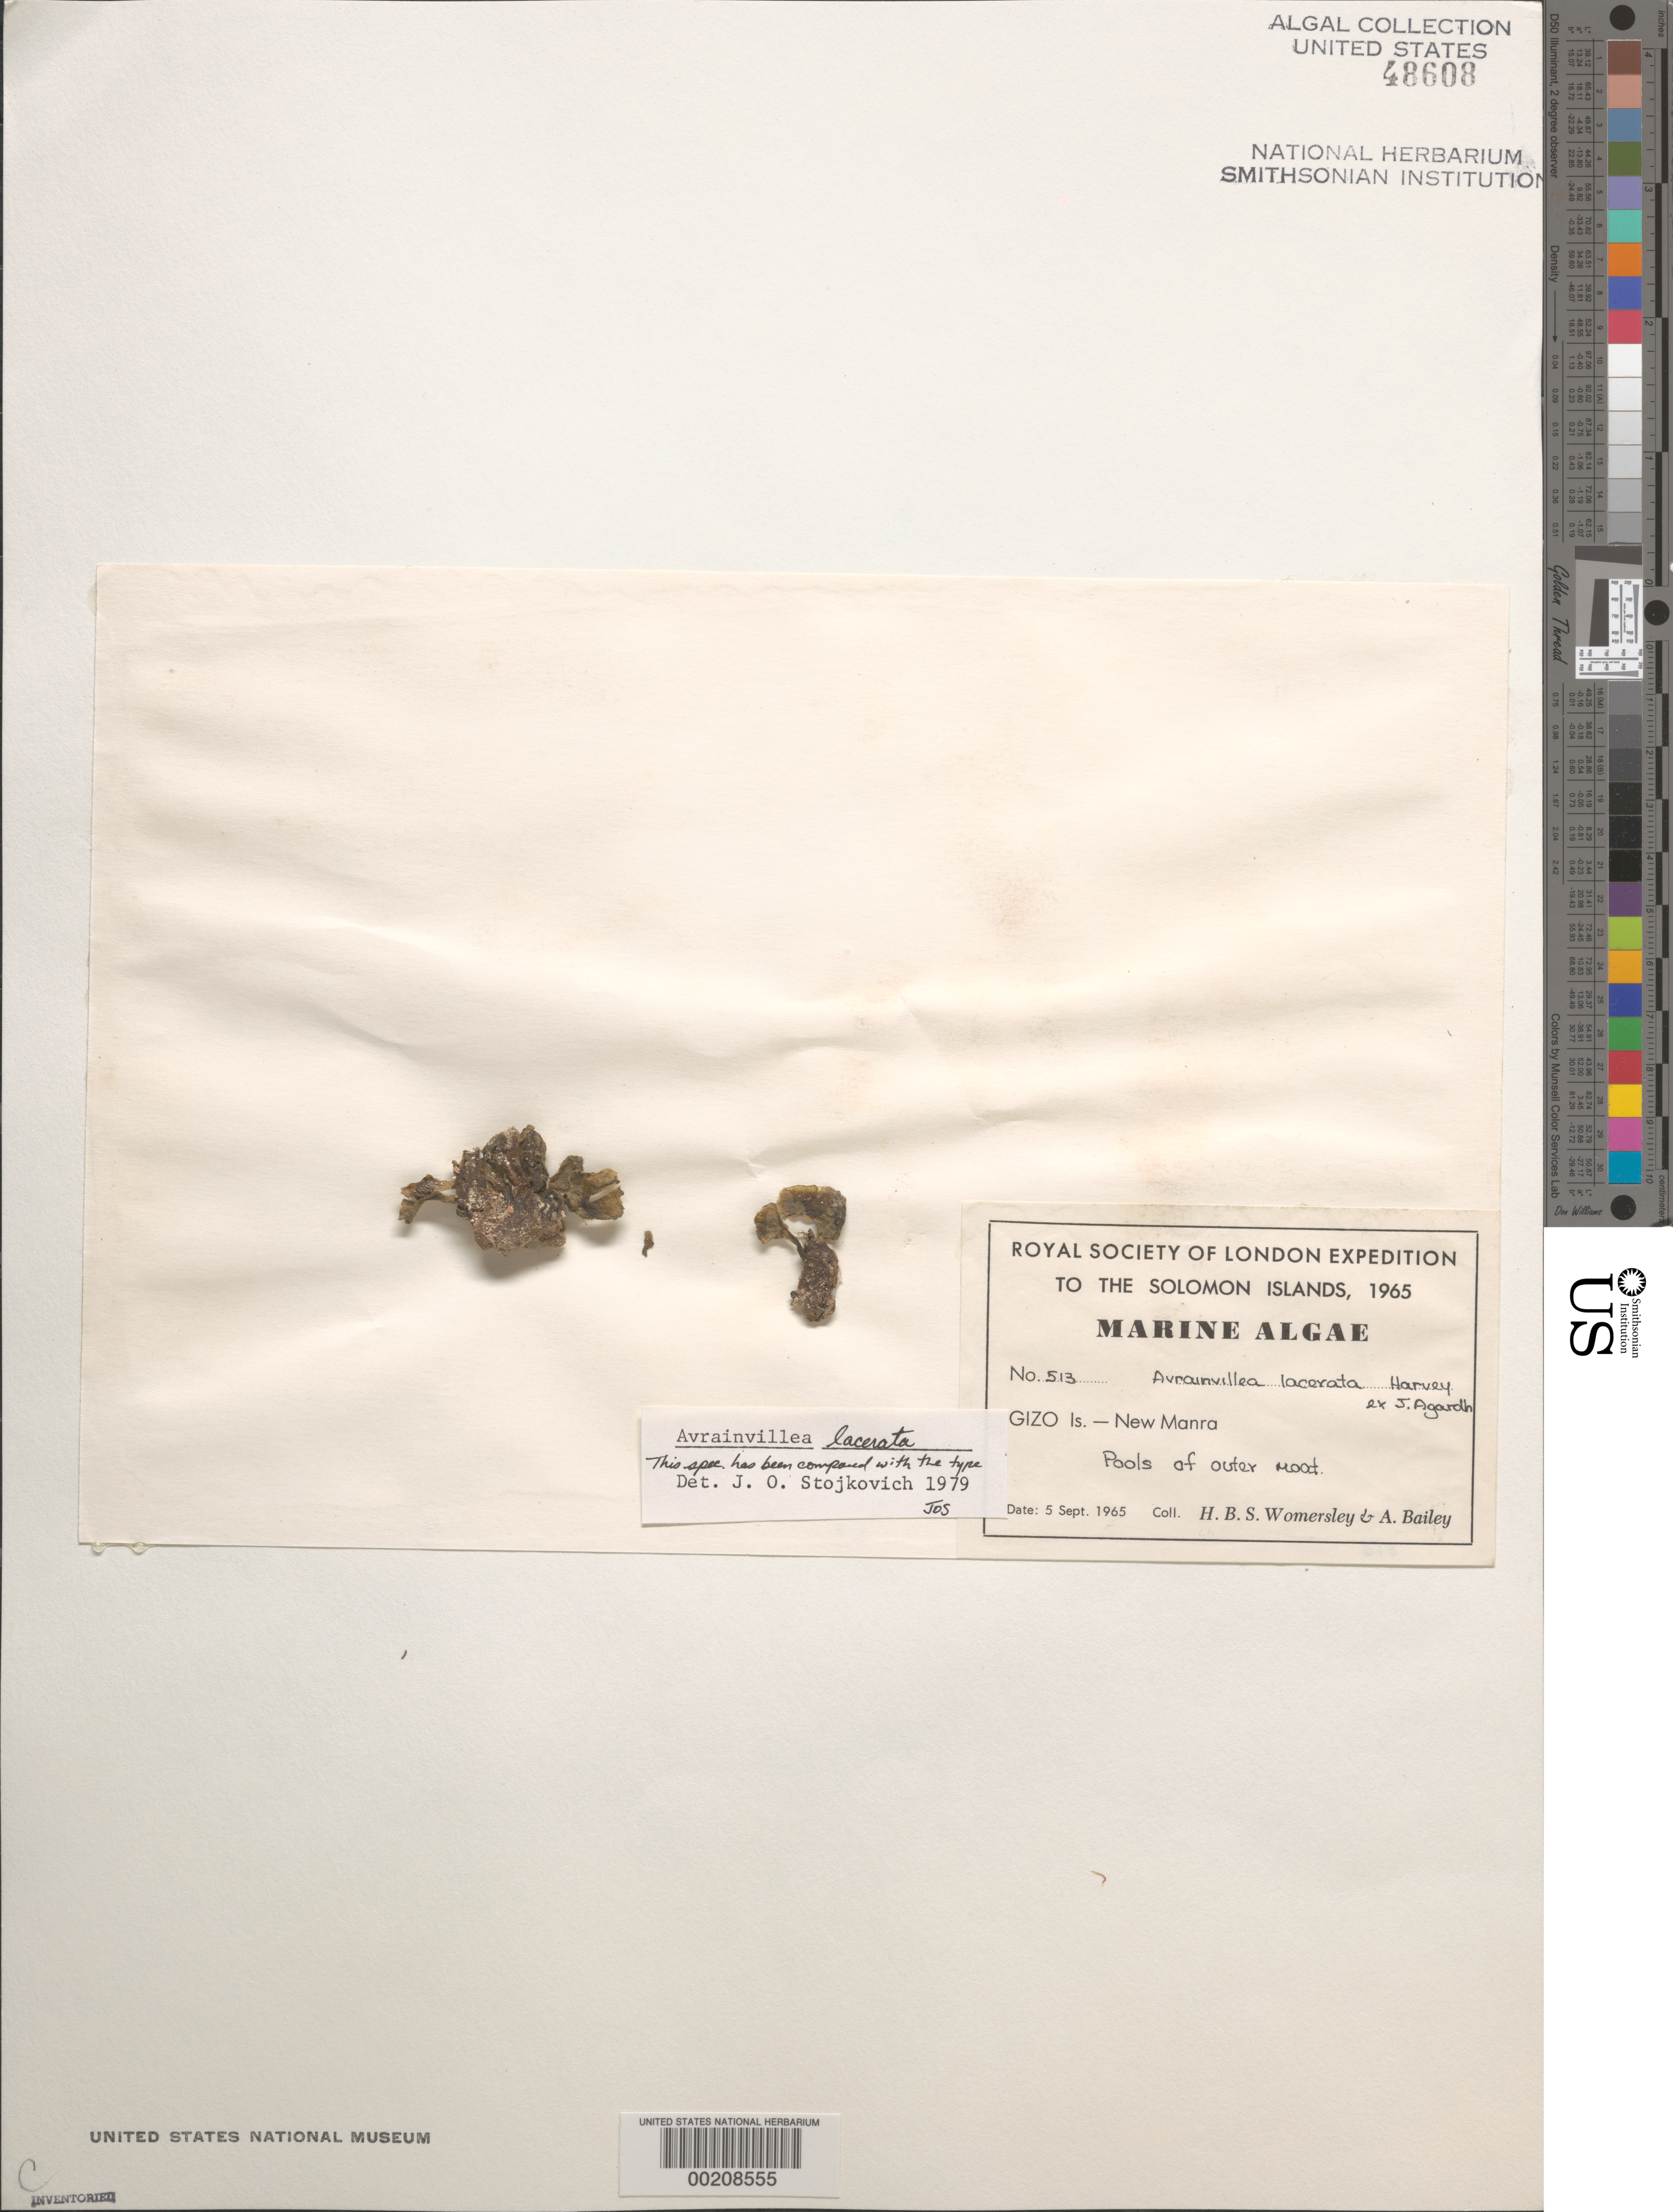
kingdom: Plantae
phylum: Chlorophyta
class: Ulvophyceae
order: Bryopsidales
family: Dichotomosiphonaceae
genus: Avrainvillea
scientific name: Avrainvillea lacerata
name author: J. Agardh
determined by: Stojkovich, J. O.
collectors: H. B. S. Womersley & A. Bailey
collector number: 513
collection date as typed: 05 Sep 1965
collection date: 1965-09-05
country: Solomon Islands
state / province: Western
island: Ghizo [Gizo]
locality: New Manra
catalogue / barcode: US 48608